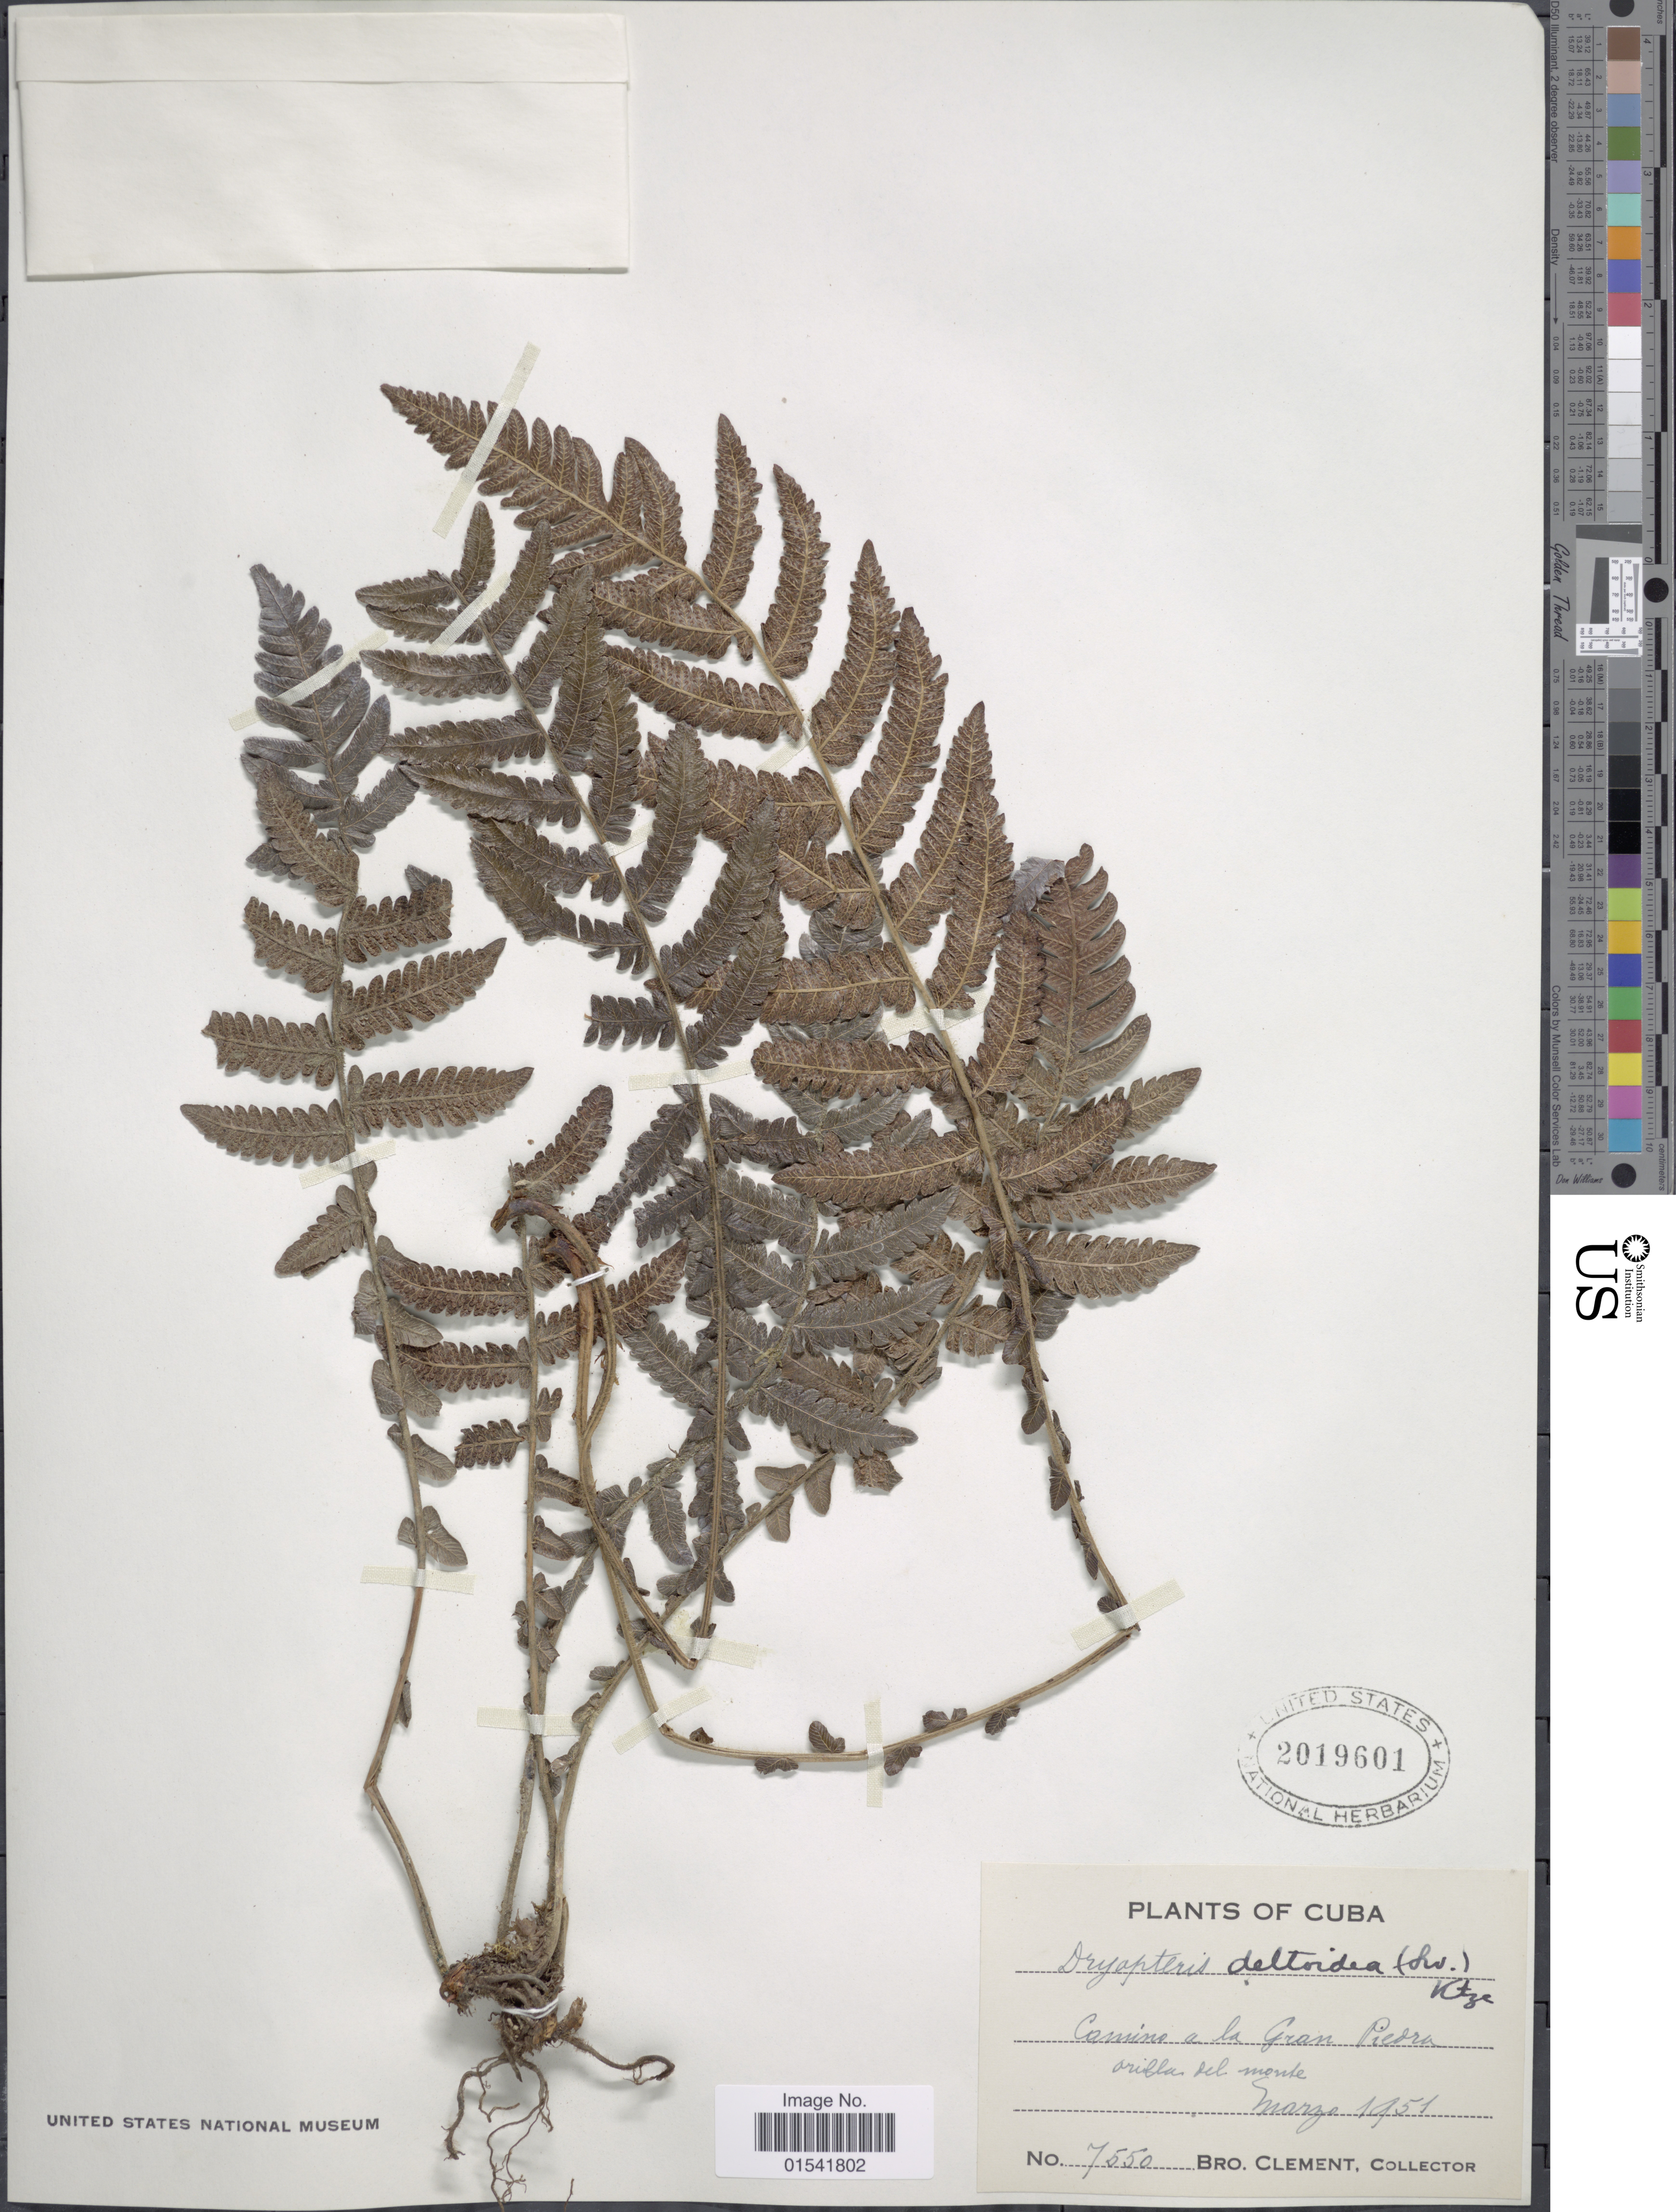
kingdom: Plantae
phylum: Tracheophyta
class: Polypodiopsida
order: Polypodiales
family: Thelypteridaceae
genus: Steiropteris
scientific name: Steiropteris deltoidea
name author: (Sw.) Pic. Serm.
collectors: B. Clement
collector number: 7550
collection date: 1951-03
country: Cuba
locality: Camino a la Gran Piedra, orilla del monte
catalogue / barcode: US 2019601